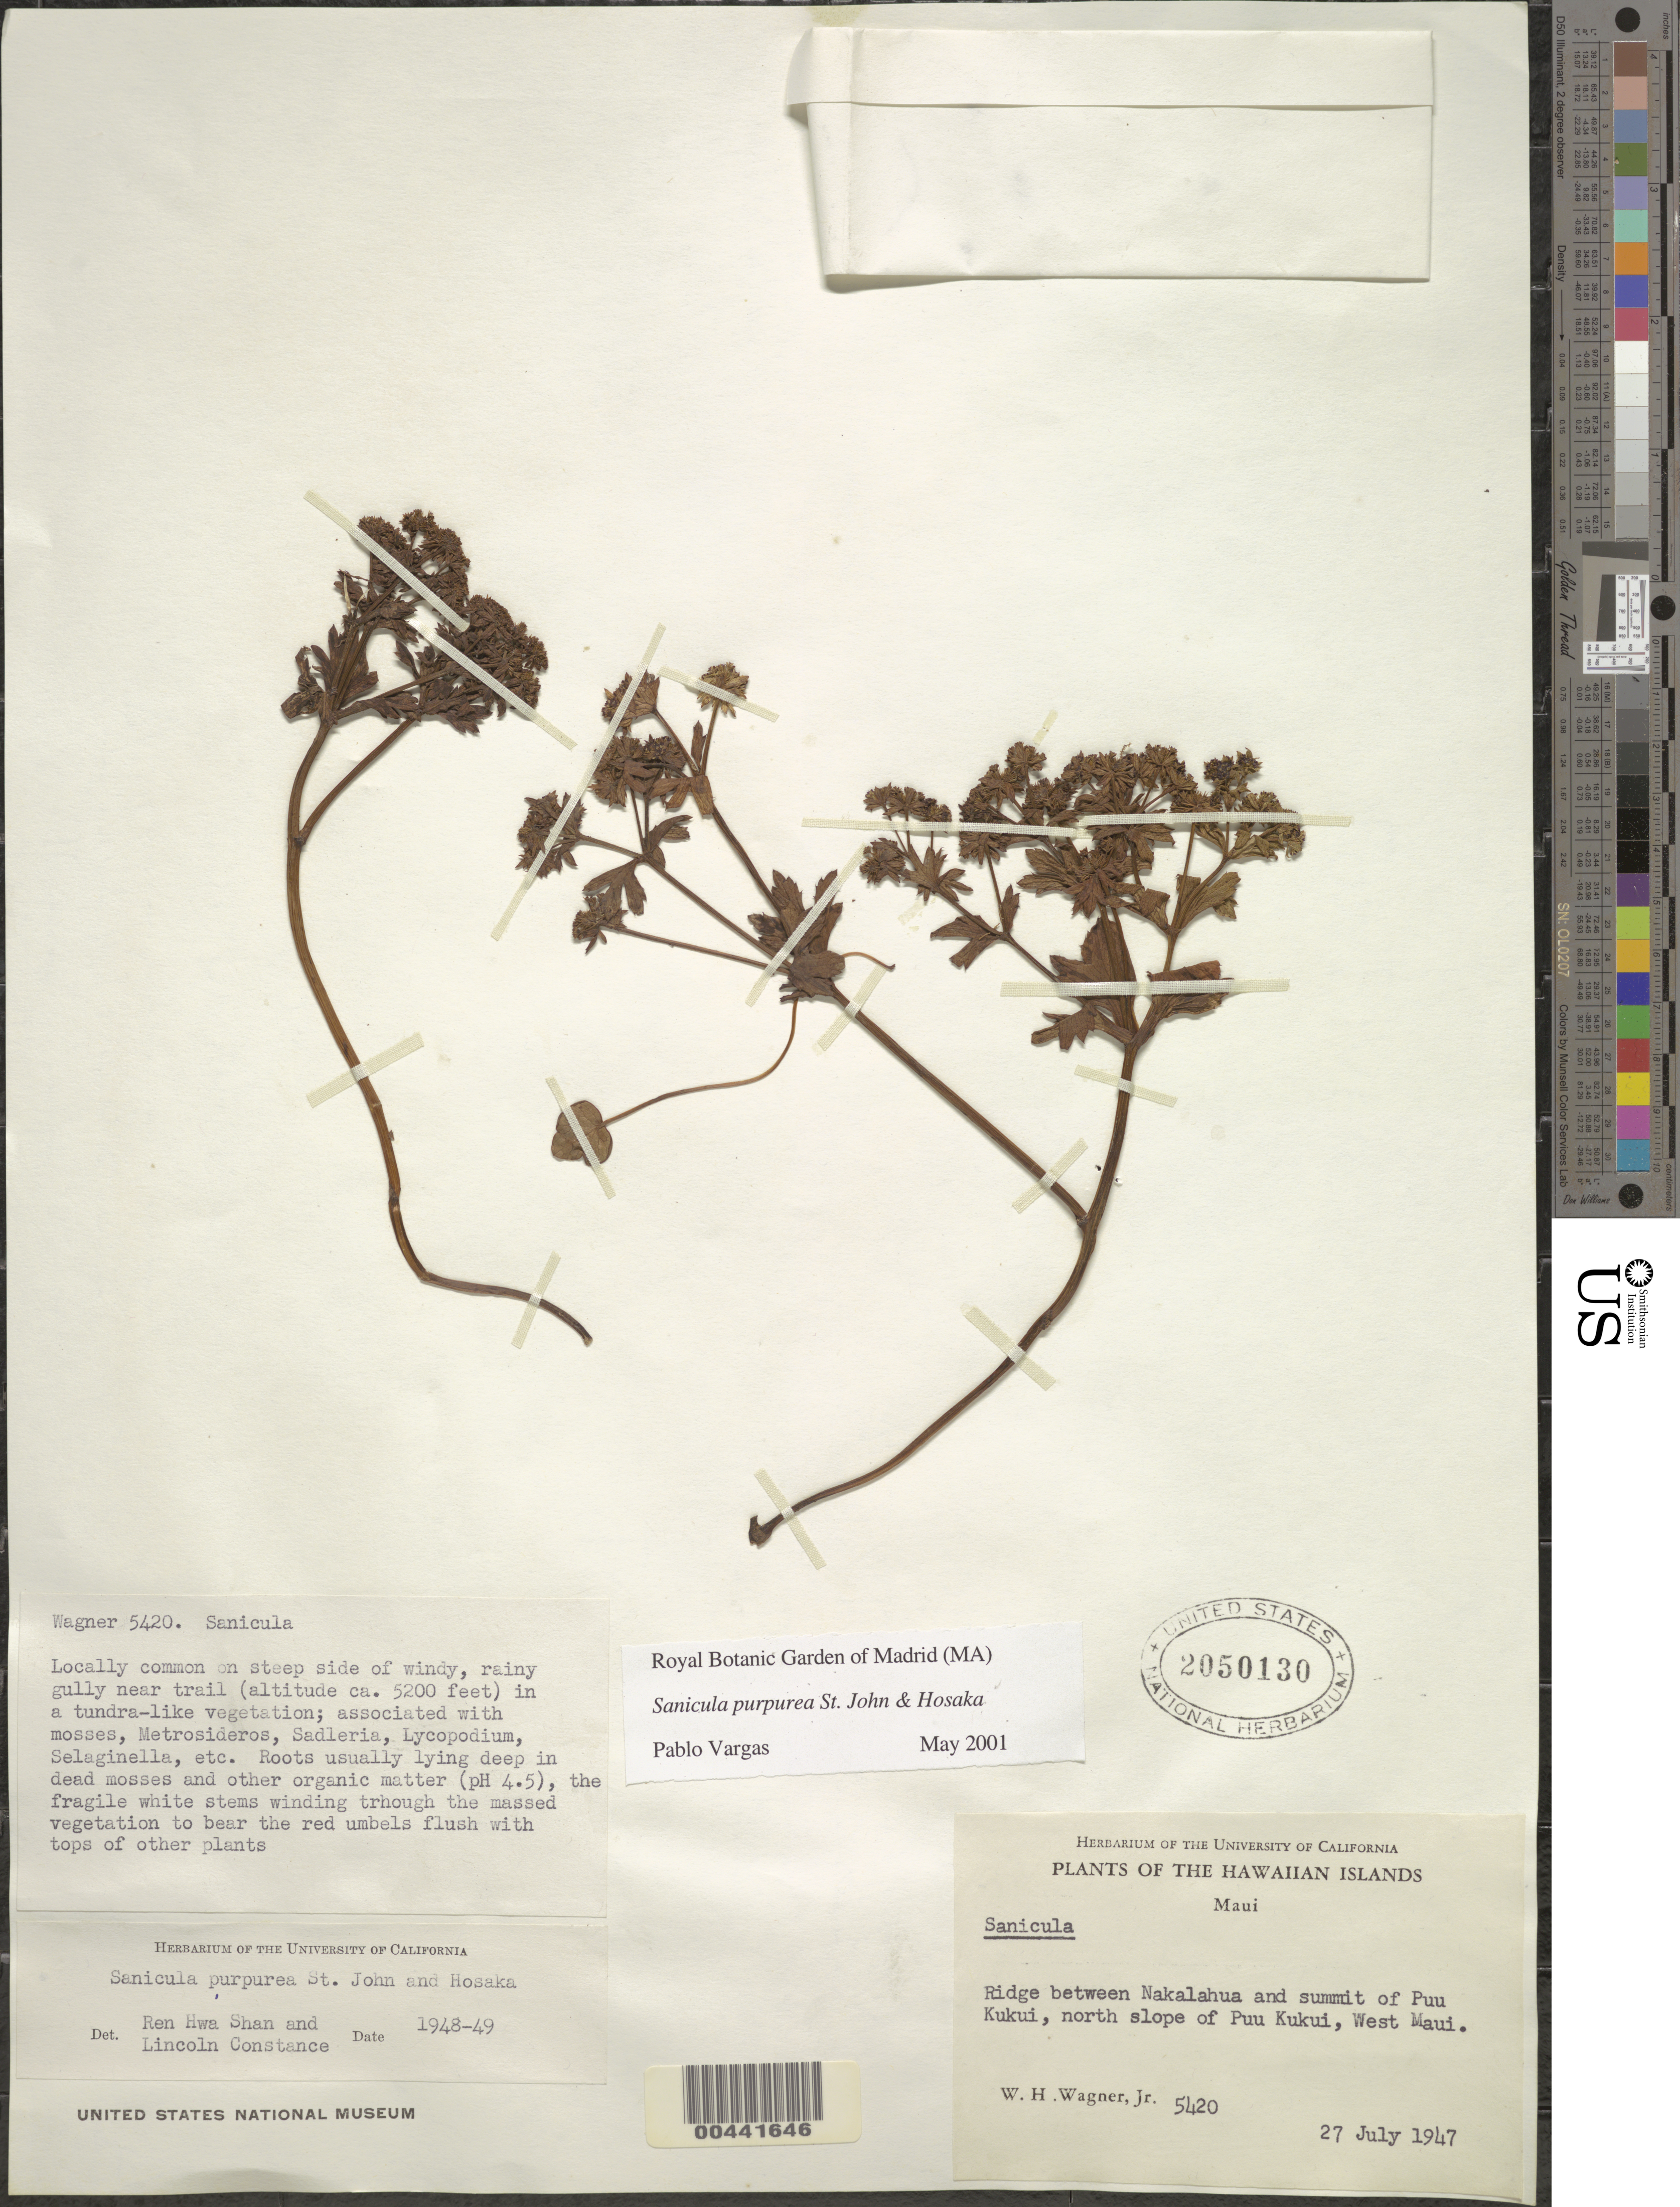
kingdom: Plantae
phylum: Tracheophyta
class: Magnoliopsida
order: Apiales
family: Apiaceae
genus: Sanicula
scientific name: Sanicula purpurea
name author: H. St. John & Hosaka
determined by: Constance, L.; Shan, R. H.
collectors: W. H. Wagner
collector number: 5420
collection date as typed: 27 Jul 1947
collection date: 1947-07-27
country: United States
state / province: Hawaii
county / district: Maui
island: Maui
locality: Ridge between Nakalahua and summit of Puu Kukui, N slope of Puu Kukui, W Maui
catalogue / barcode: US 2050130